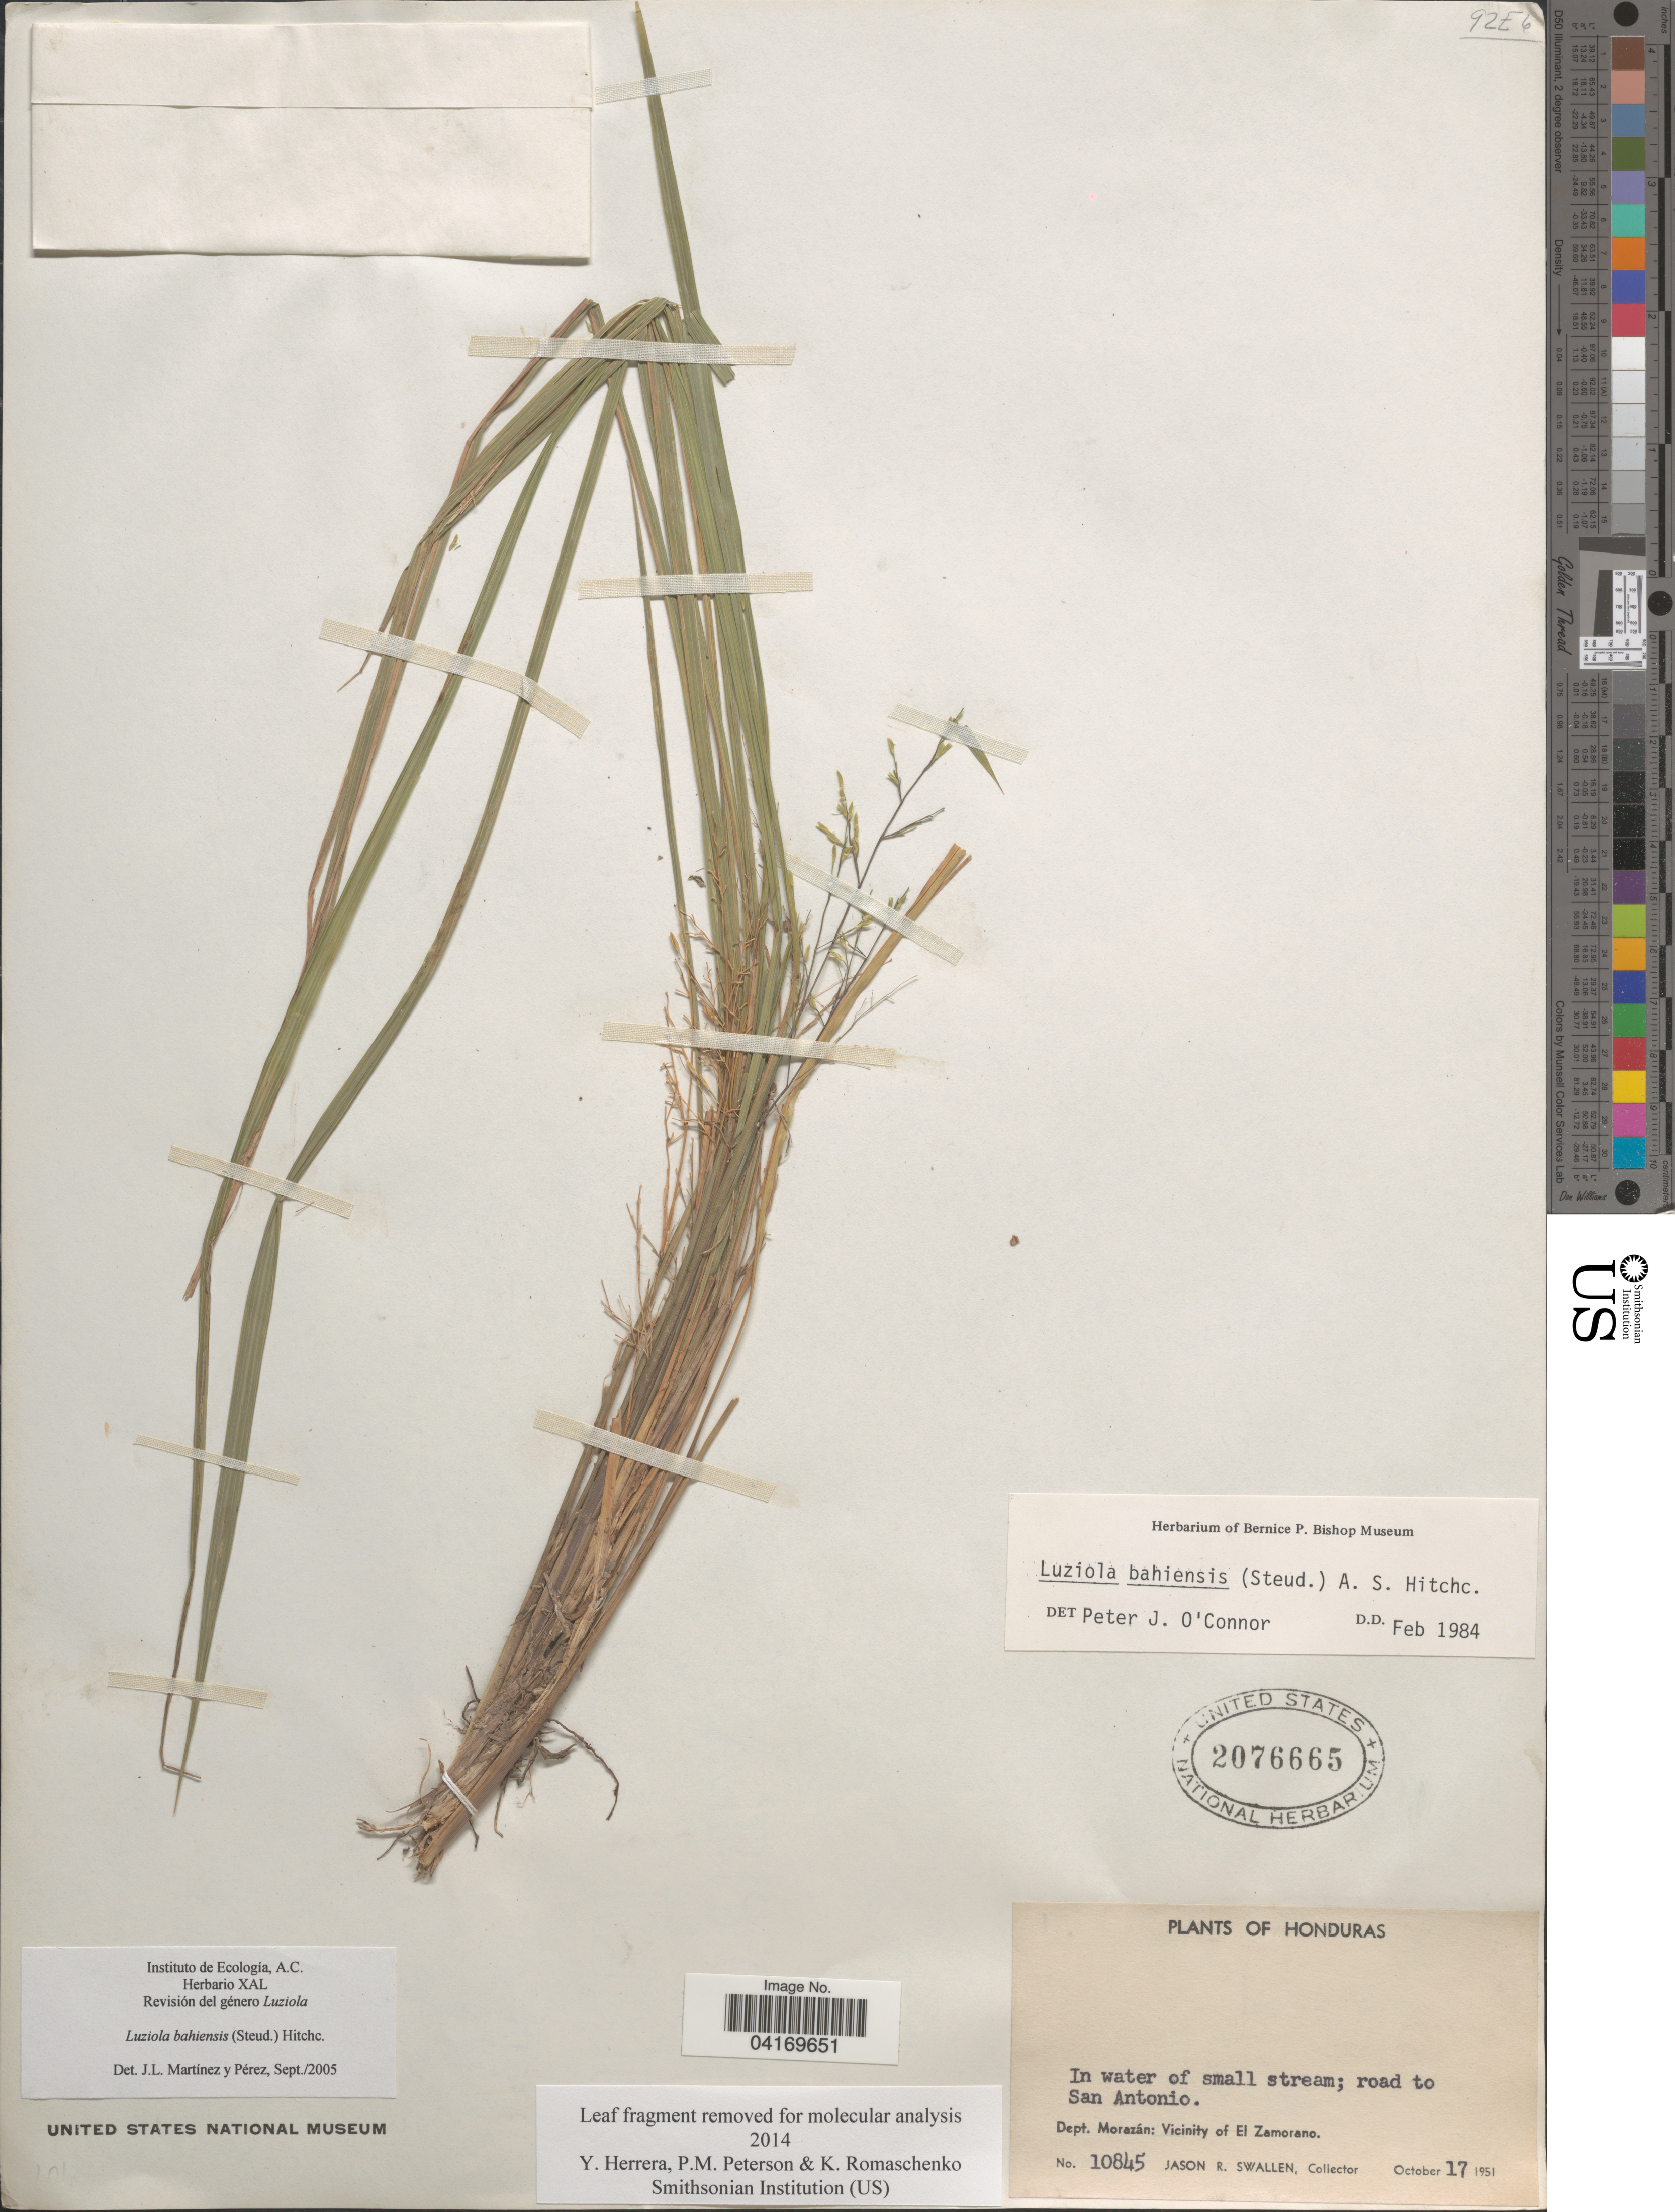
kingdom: Plantae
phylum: Tracheophyta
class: Liliopsida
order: Poales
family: Poaceae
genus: Luziola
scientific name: Luziola bahiensis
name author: (Steud.) Hitchc.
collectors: J. R. Swallen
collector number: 10845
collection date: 1951-10-17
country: Honduras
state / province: Fco. Morazán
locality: Road to San Antonio. Dept. Morazán: Vicinity of El Zamorano.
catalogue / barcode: US 2076665